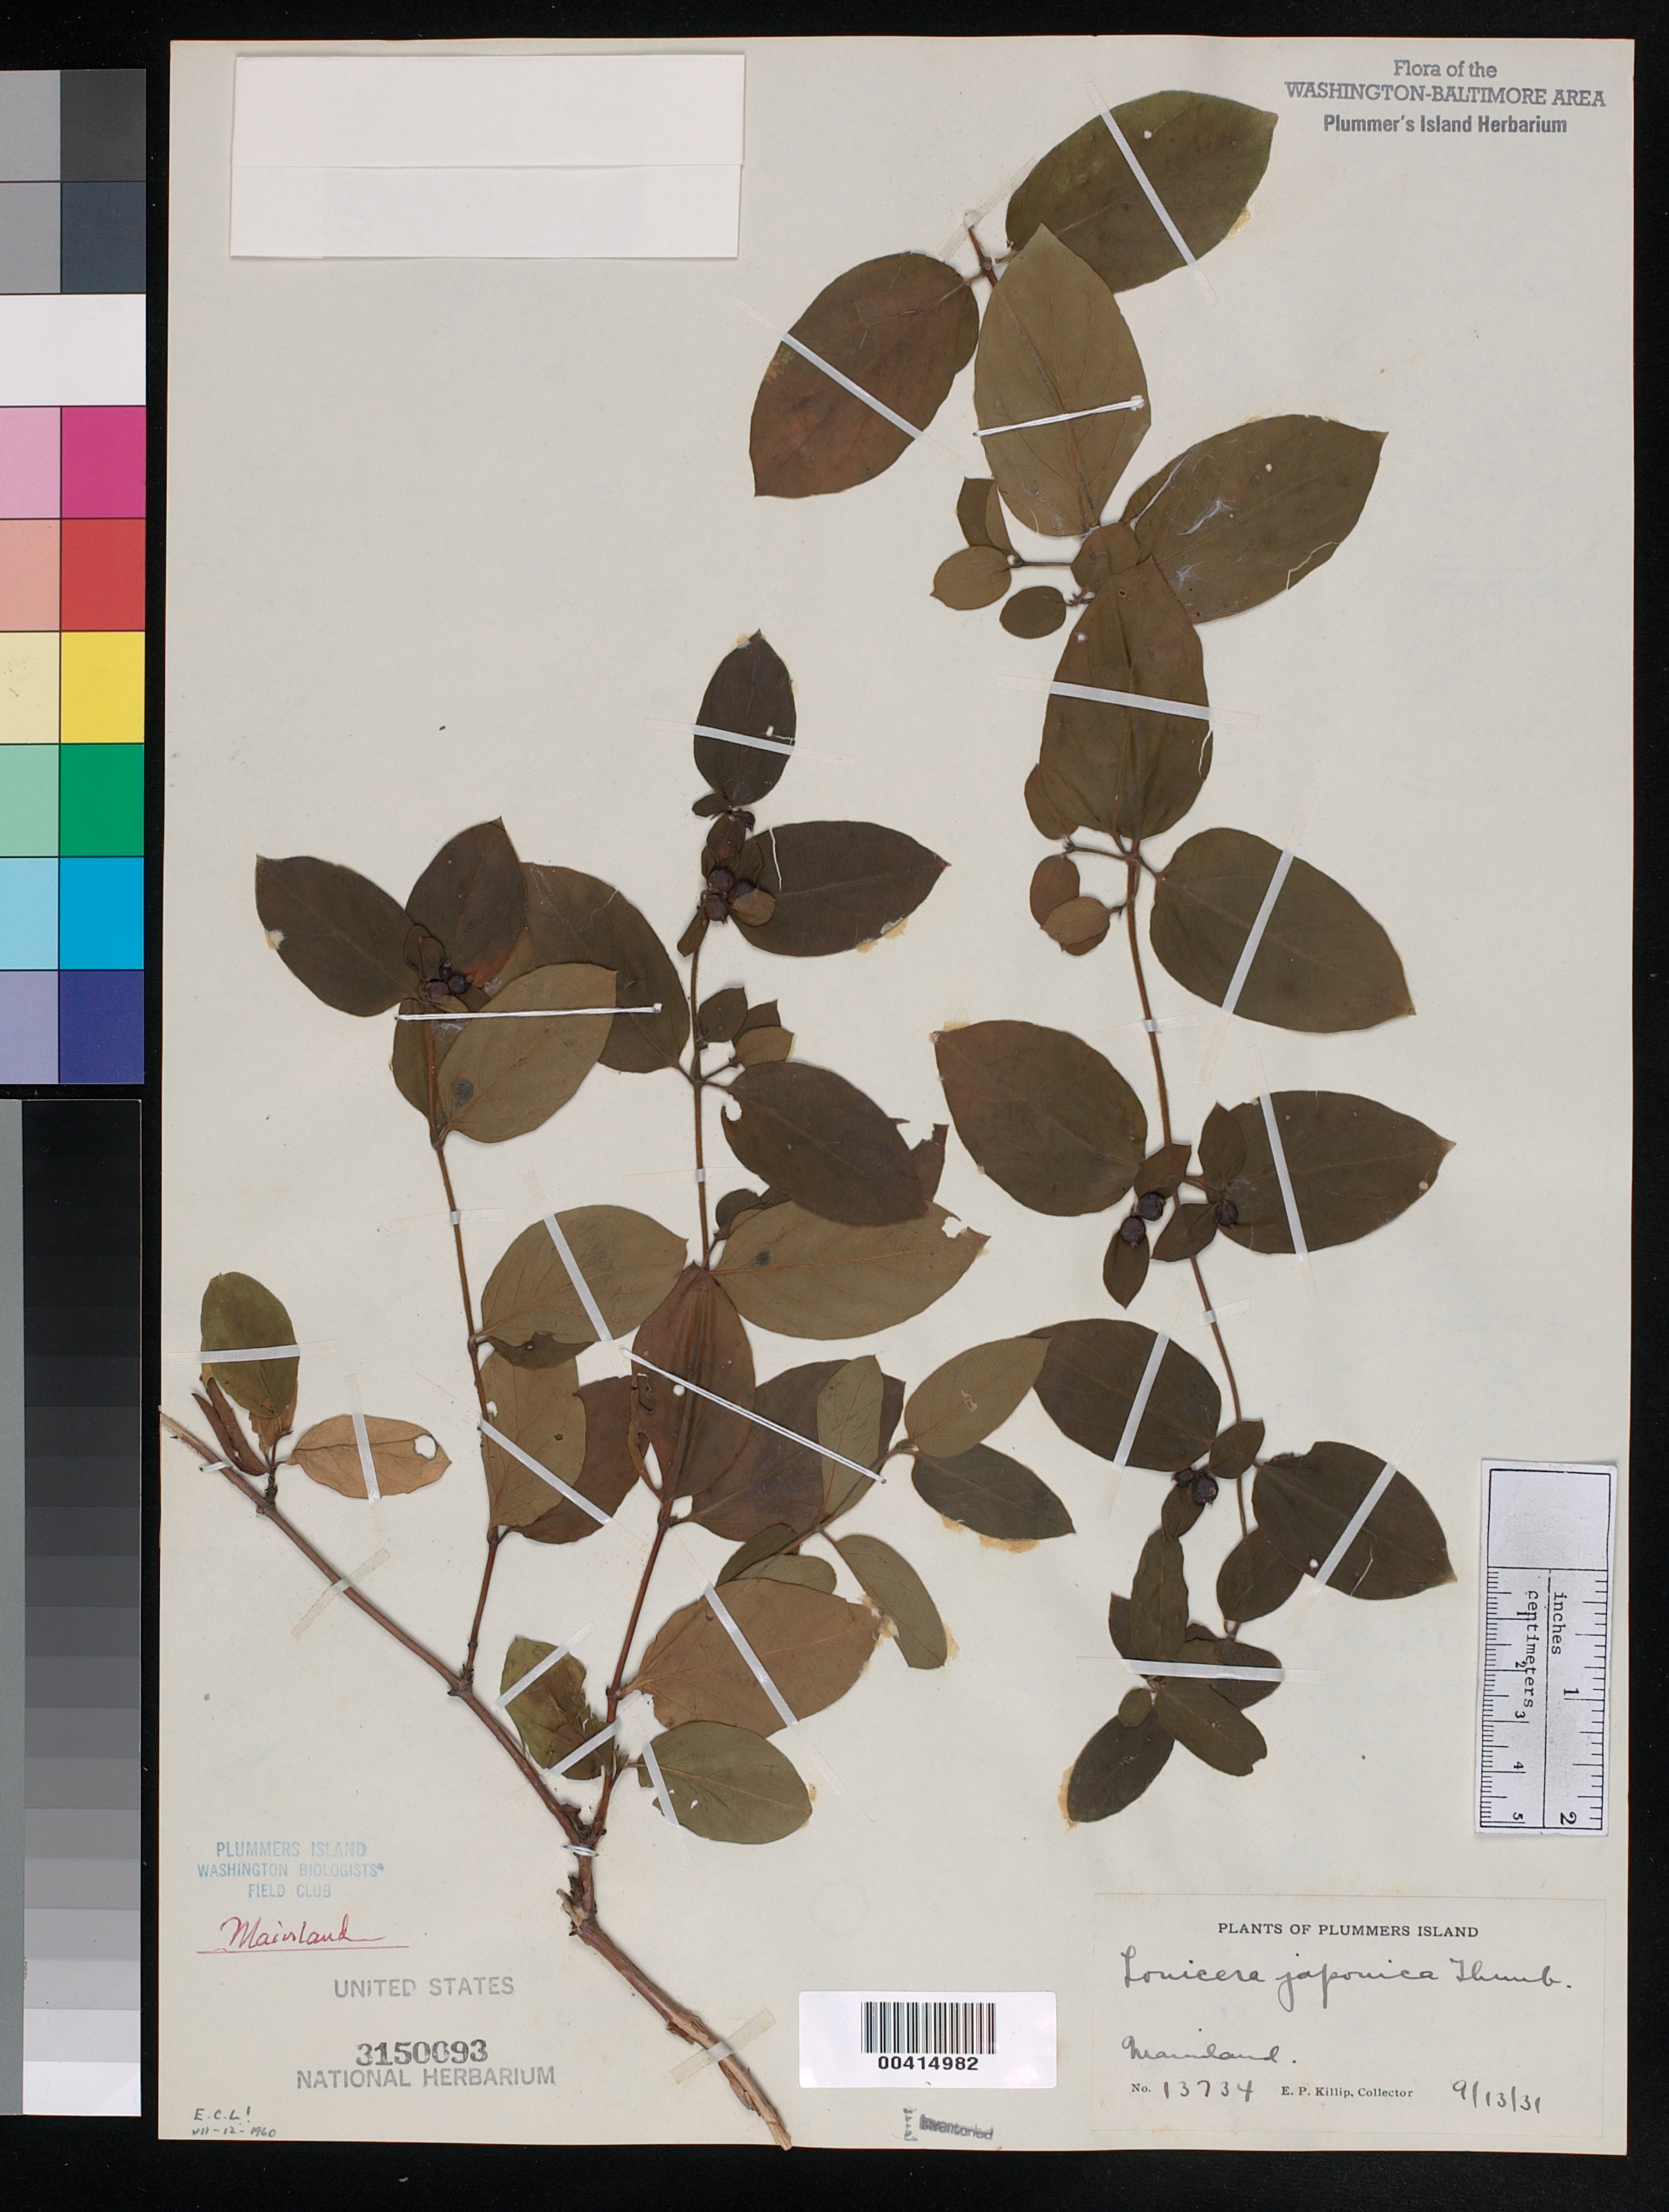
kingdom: Plantae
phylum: Tracheophyta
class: Magnoliopsida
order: Dipsacales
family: Caprifoliaceae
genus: Lonicera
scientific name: Lonicera japonica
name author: Thunb.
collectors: E. P. Killip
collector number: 13734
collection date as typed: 13 Sep 1931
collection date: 1931-09-13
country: United States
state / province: Maryland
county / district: Montgomery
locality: Plummer's Island; Mainland across from Plummers Island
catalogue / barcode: US 3150093